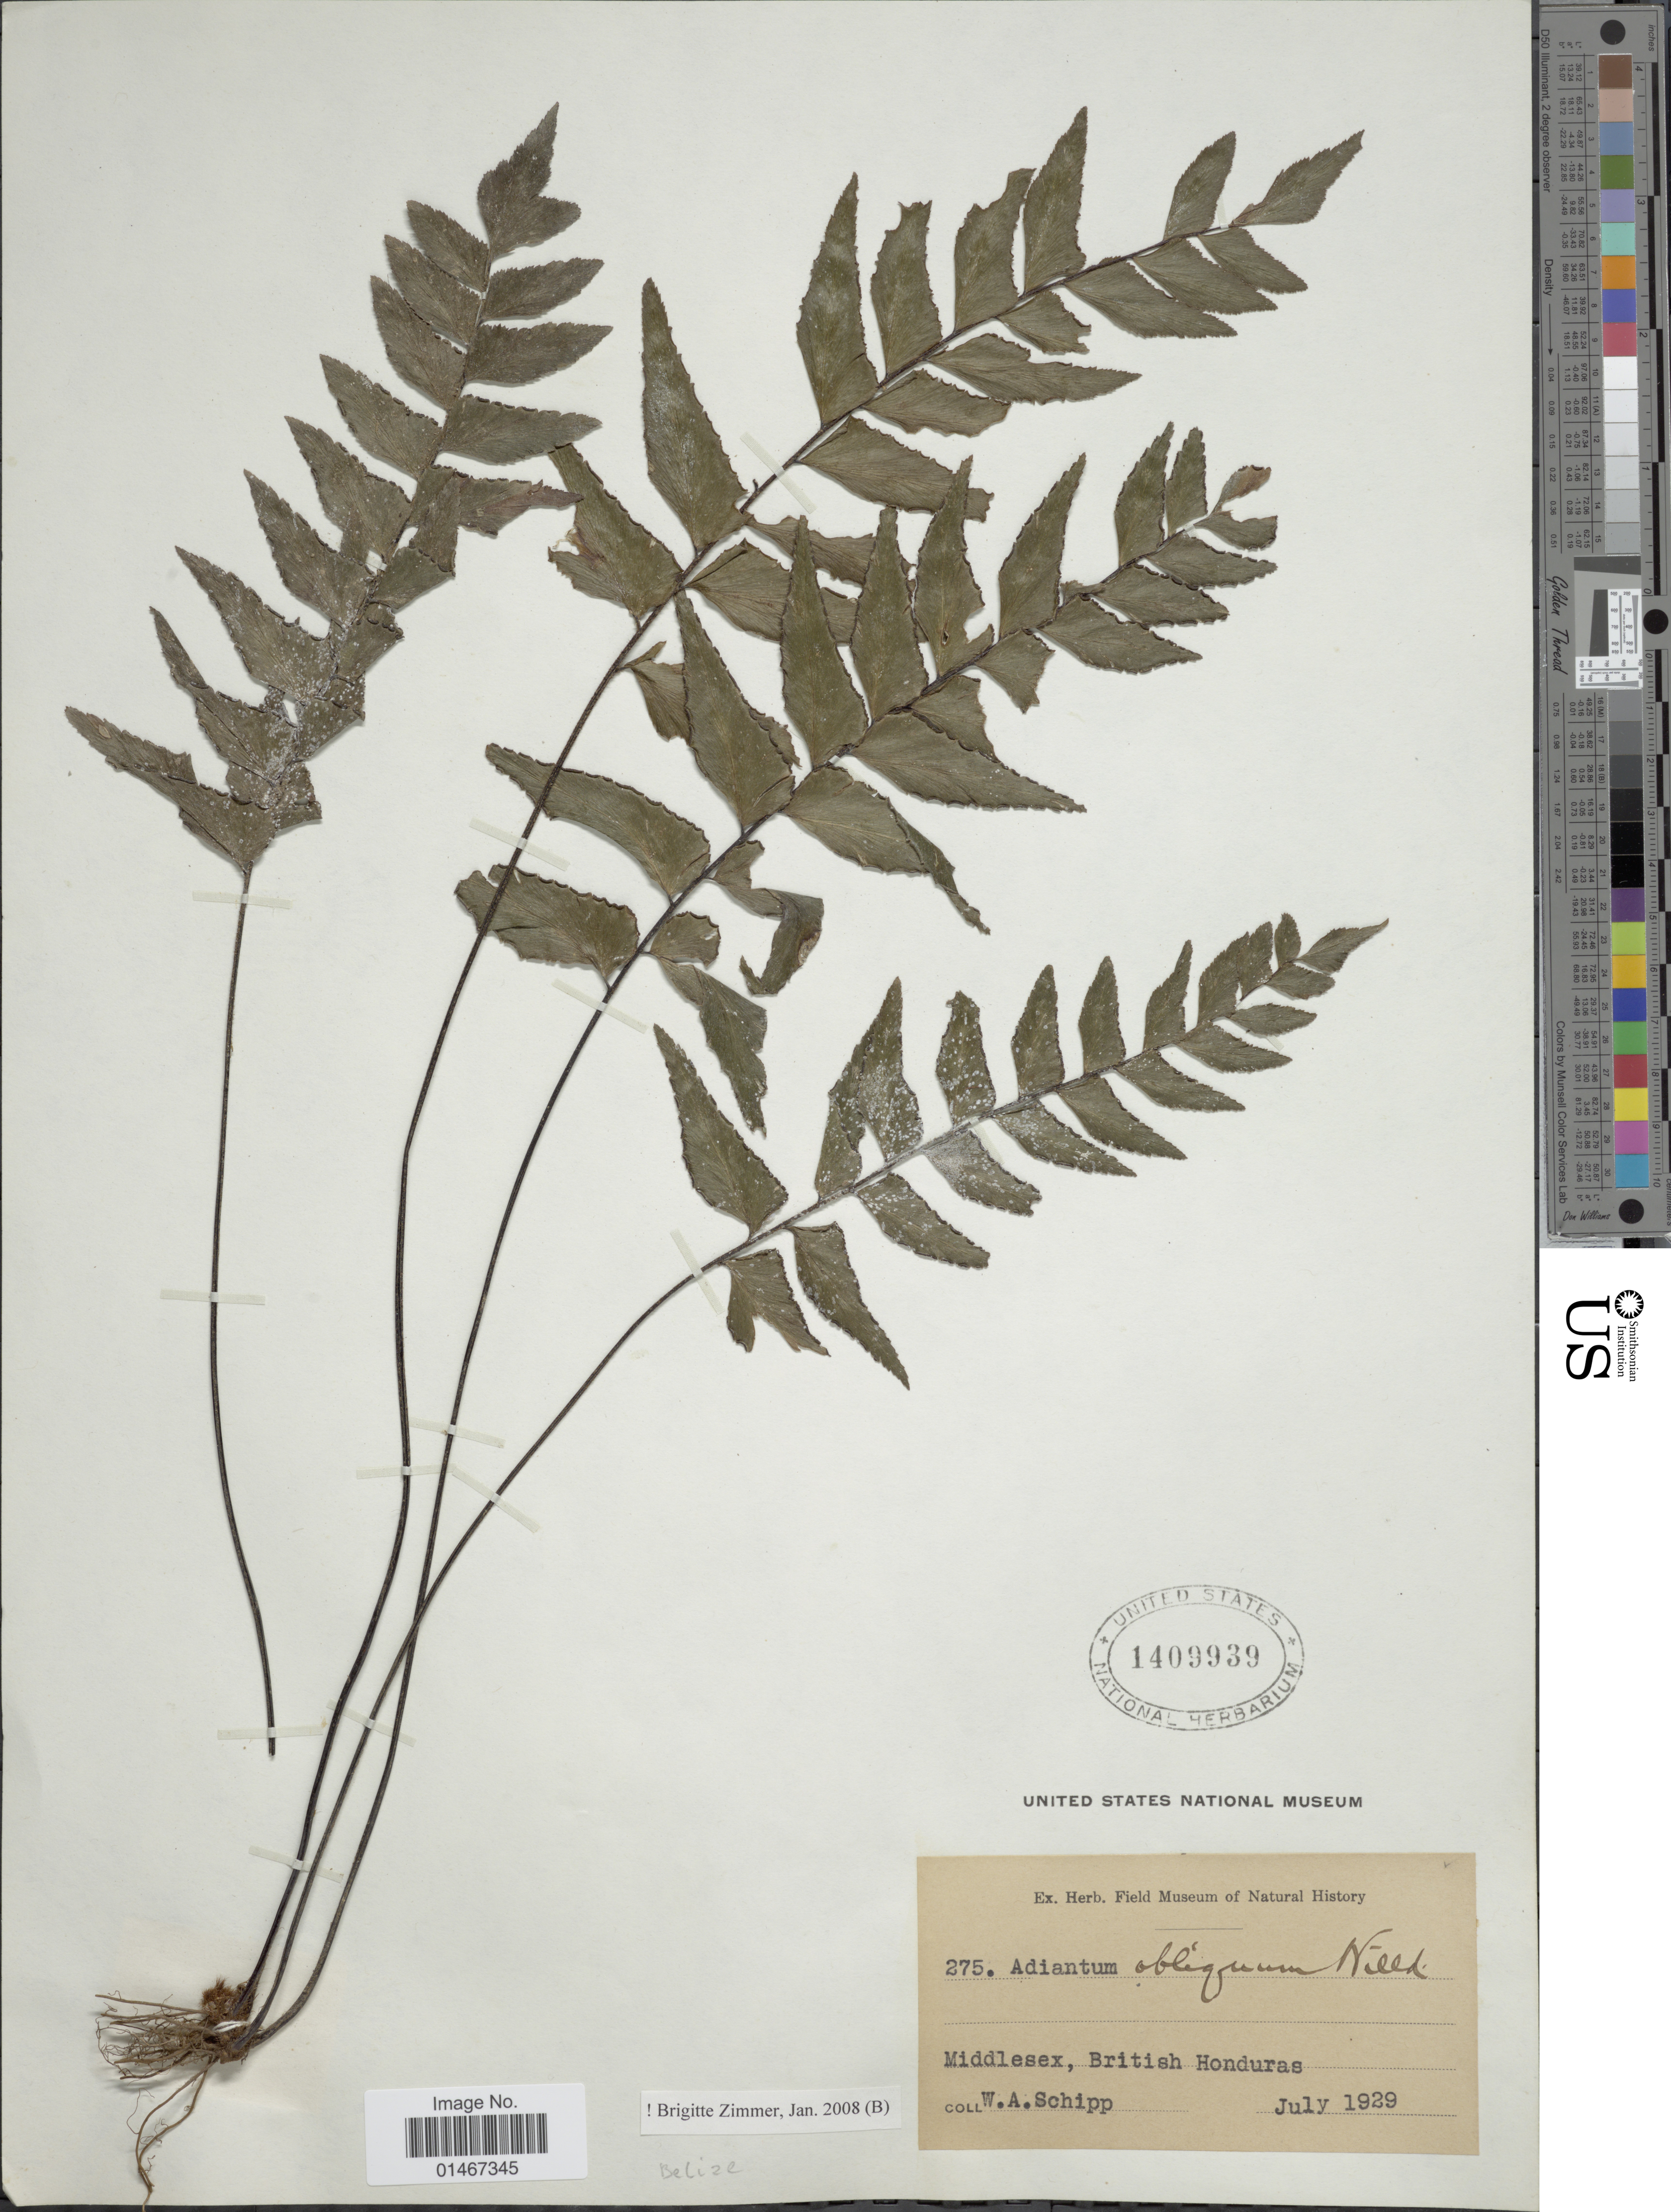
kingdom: Plantae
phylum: Tracheophyta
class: Polypodiopsida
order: Polypodiales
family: Pteridaceae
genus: Adiantum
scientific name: Adiantum obliquum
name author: Willd.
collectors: W. Schipp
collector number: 275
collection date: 1929-07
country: Belize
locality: Middlesex, British Honduras.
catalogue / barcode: US 1409939